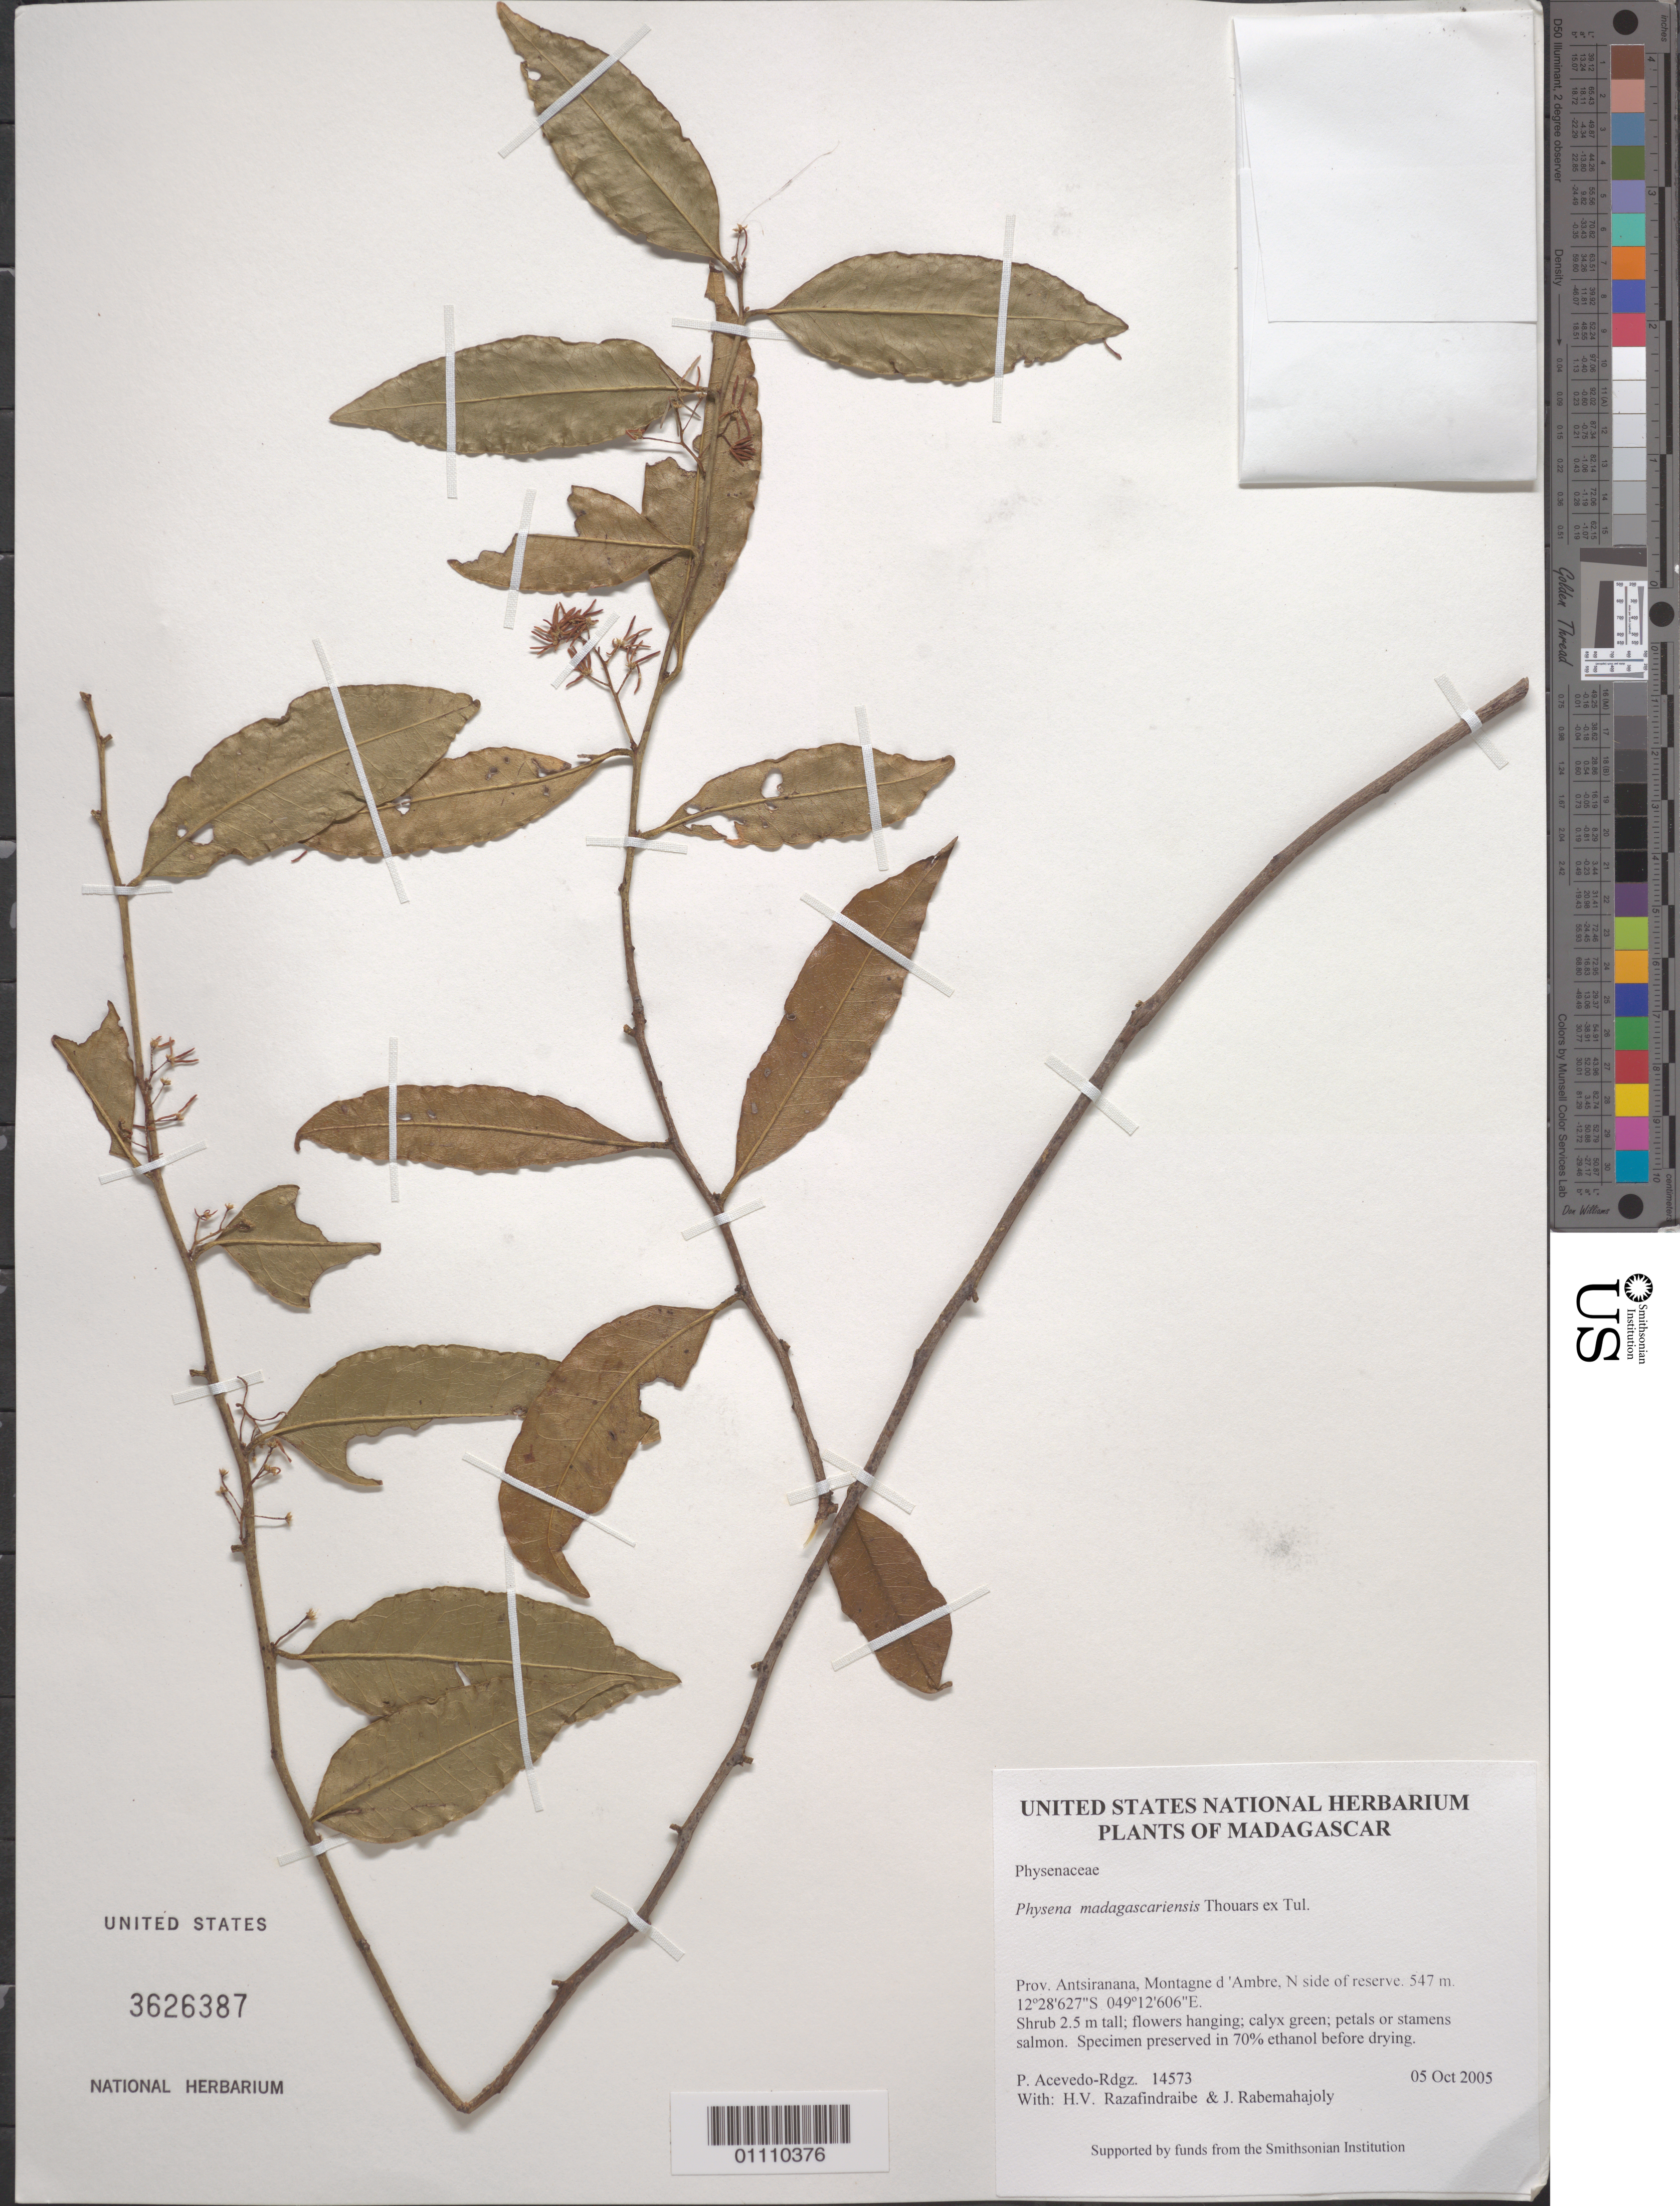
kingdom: Plantae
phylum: Tracheophyta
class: Magnoliopsida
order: Caryophyllales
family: Physenaceae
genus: Physena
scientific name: Physena madagascariensis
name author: Thouars ex Tul.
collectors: P. Acevedo-Rodr., H. Razafindraibe & J. Rabemahajoly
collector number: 14573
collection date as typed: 05 Oct 2005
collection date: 2005-10-05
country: Madagascar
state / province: Diana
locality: Prov. Antsiranana, Montagne d 'Ambre, N side of reserve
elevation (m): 547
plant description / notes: US, K, MO, P, NY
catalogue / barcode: US 3626387